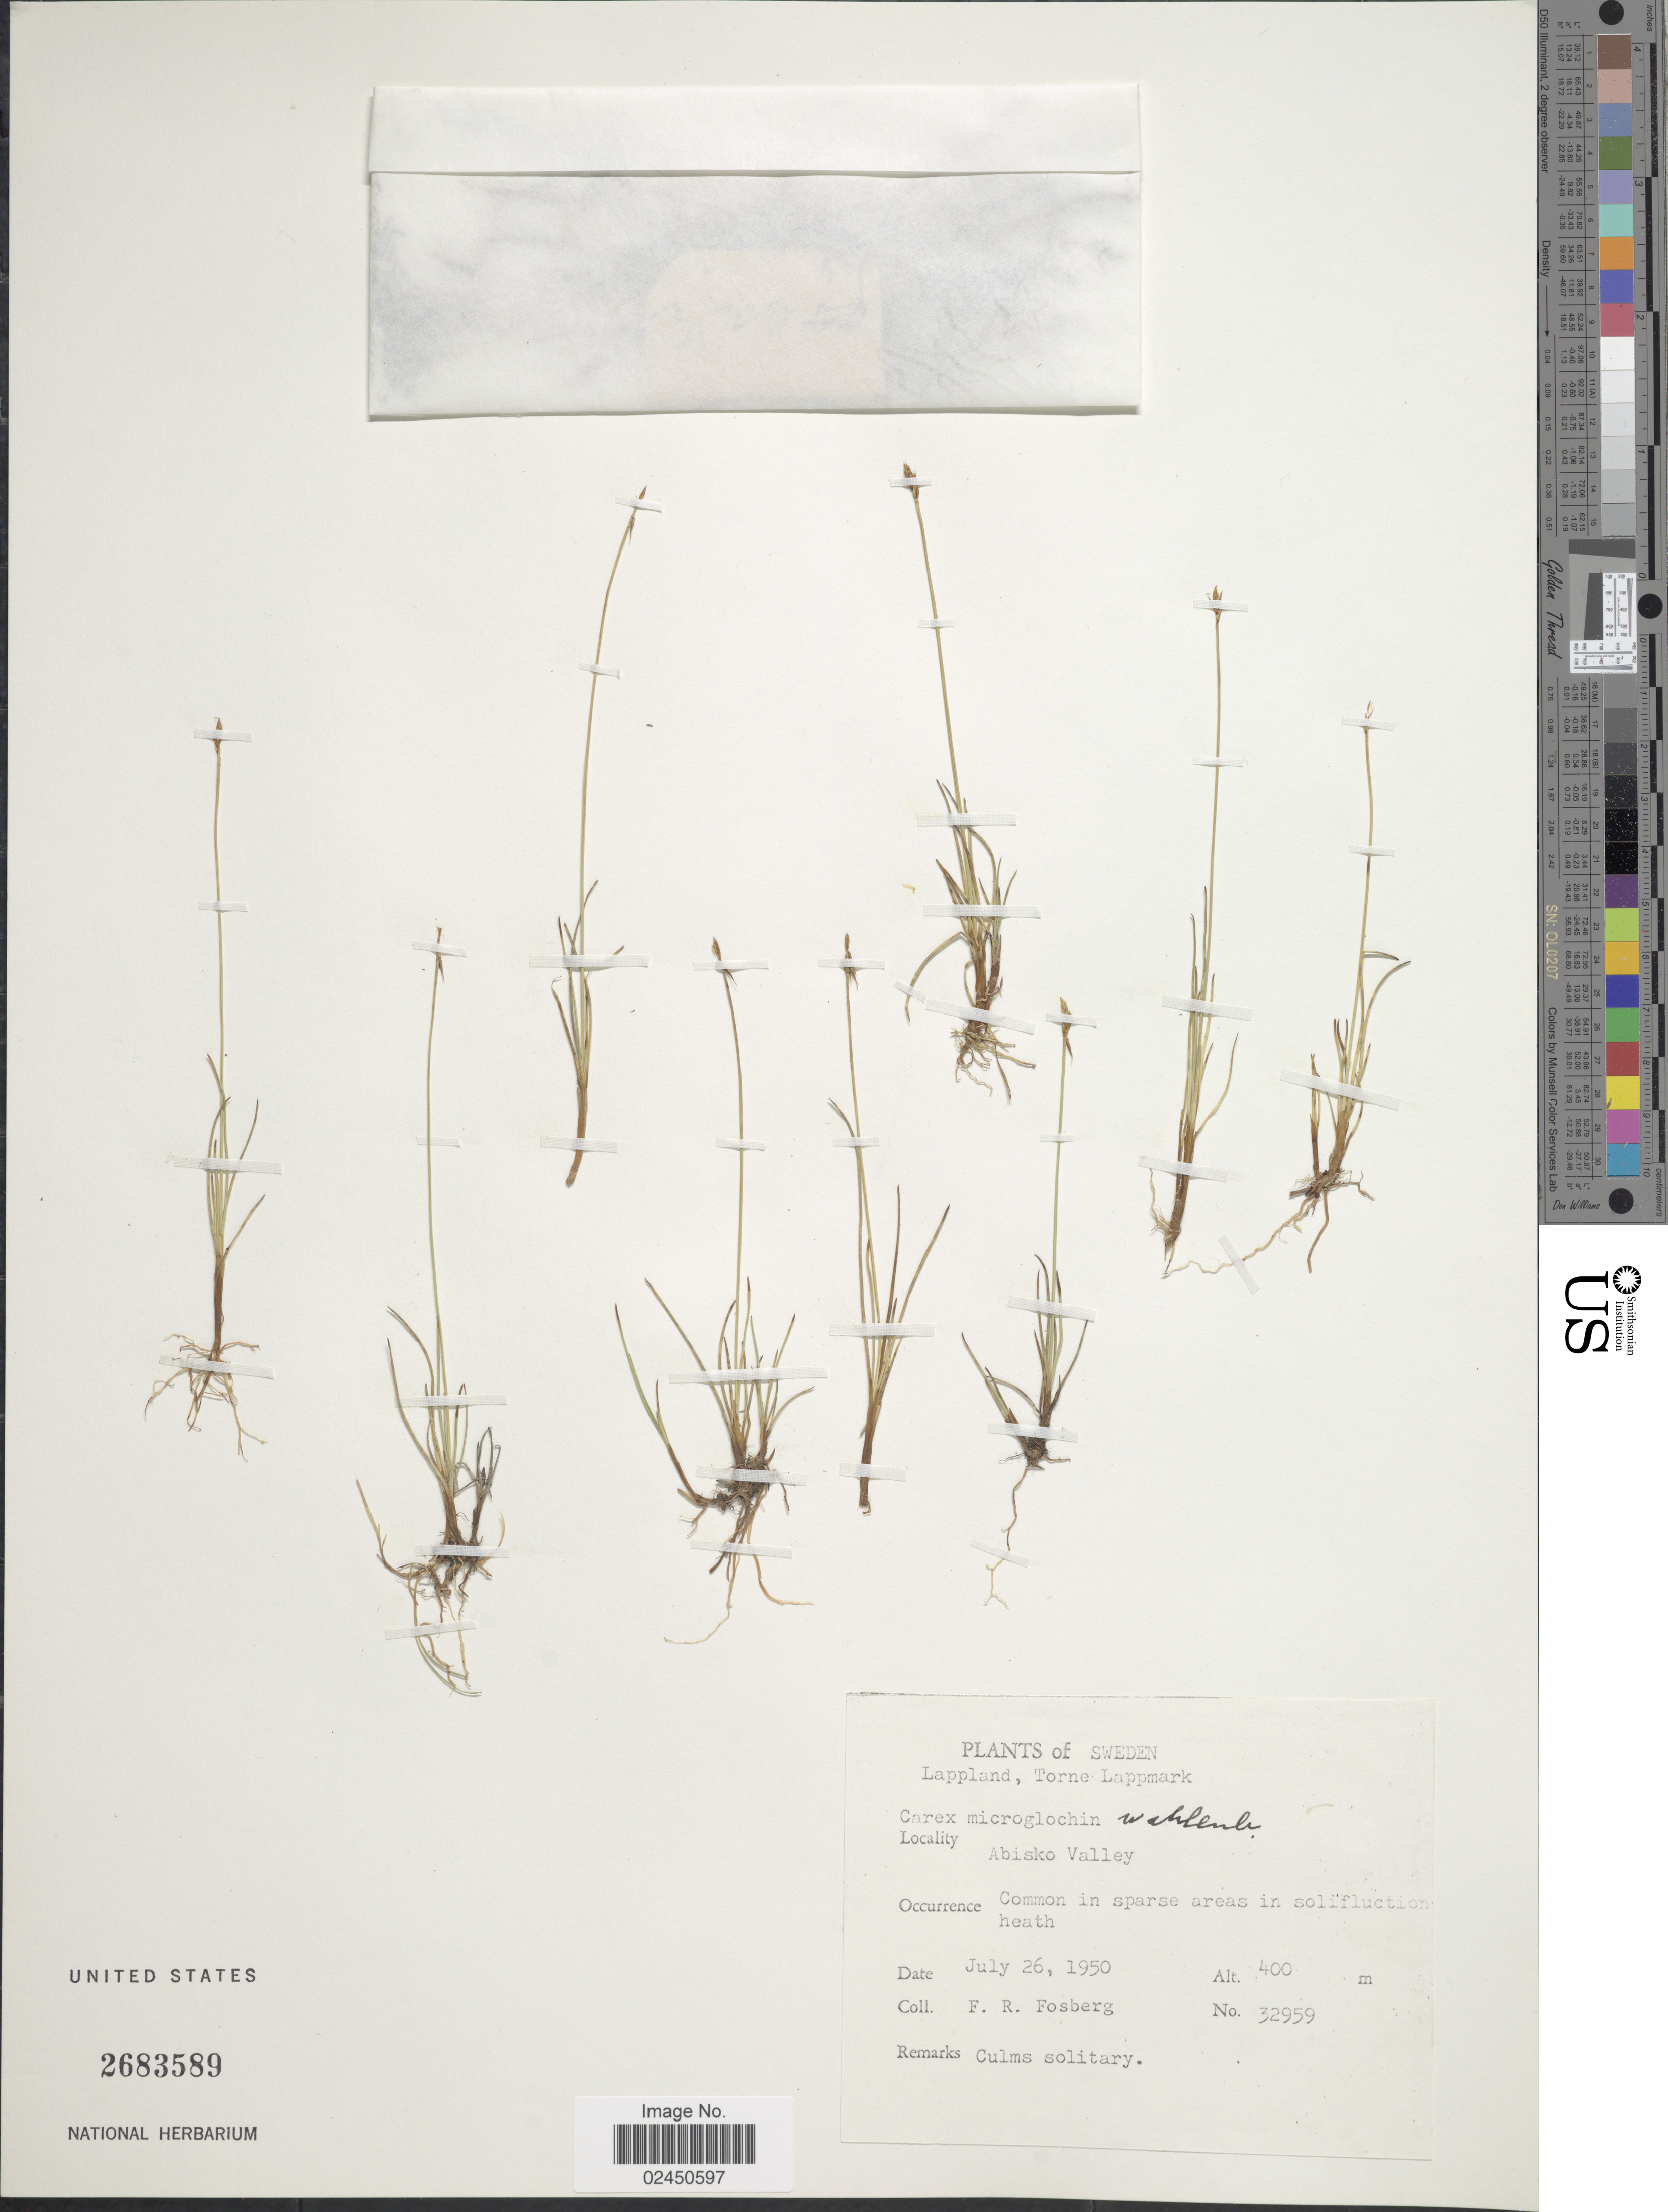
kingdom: Plantae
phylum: Tracheophyta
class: Liliopsida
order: Poales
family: Cyperaceae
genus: Carex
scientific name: Carex microglochin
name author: Wahlenb.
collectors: F. R. Fosberg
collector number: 32959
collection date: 1950-07-26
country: Sweden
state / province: Norrbotten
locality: Lappland, Torne Lappmark. Abisko Valley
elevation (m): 400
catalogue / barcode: US 2683589